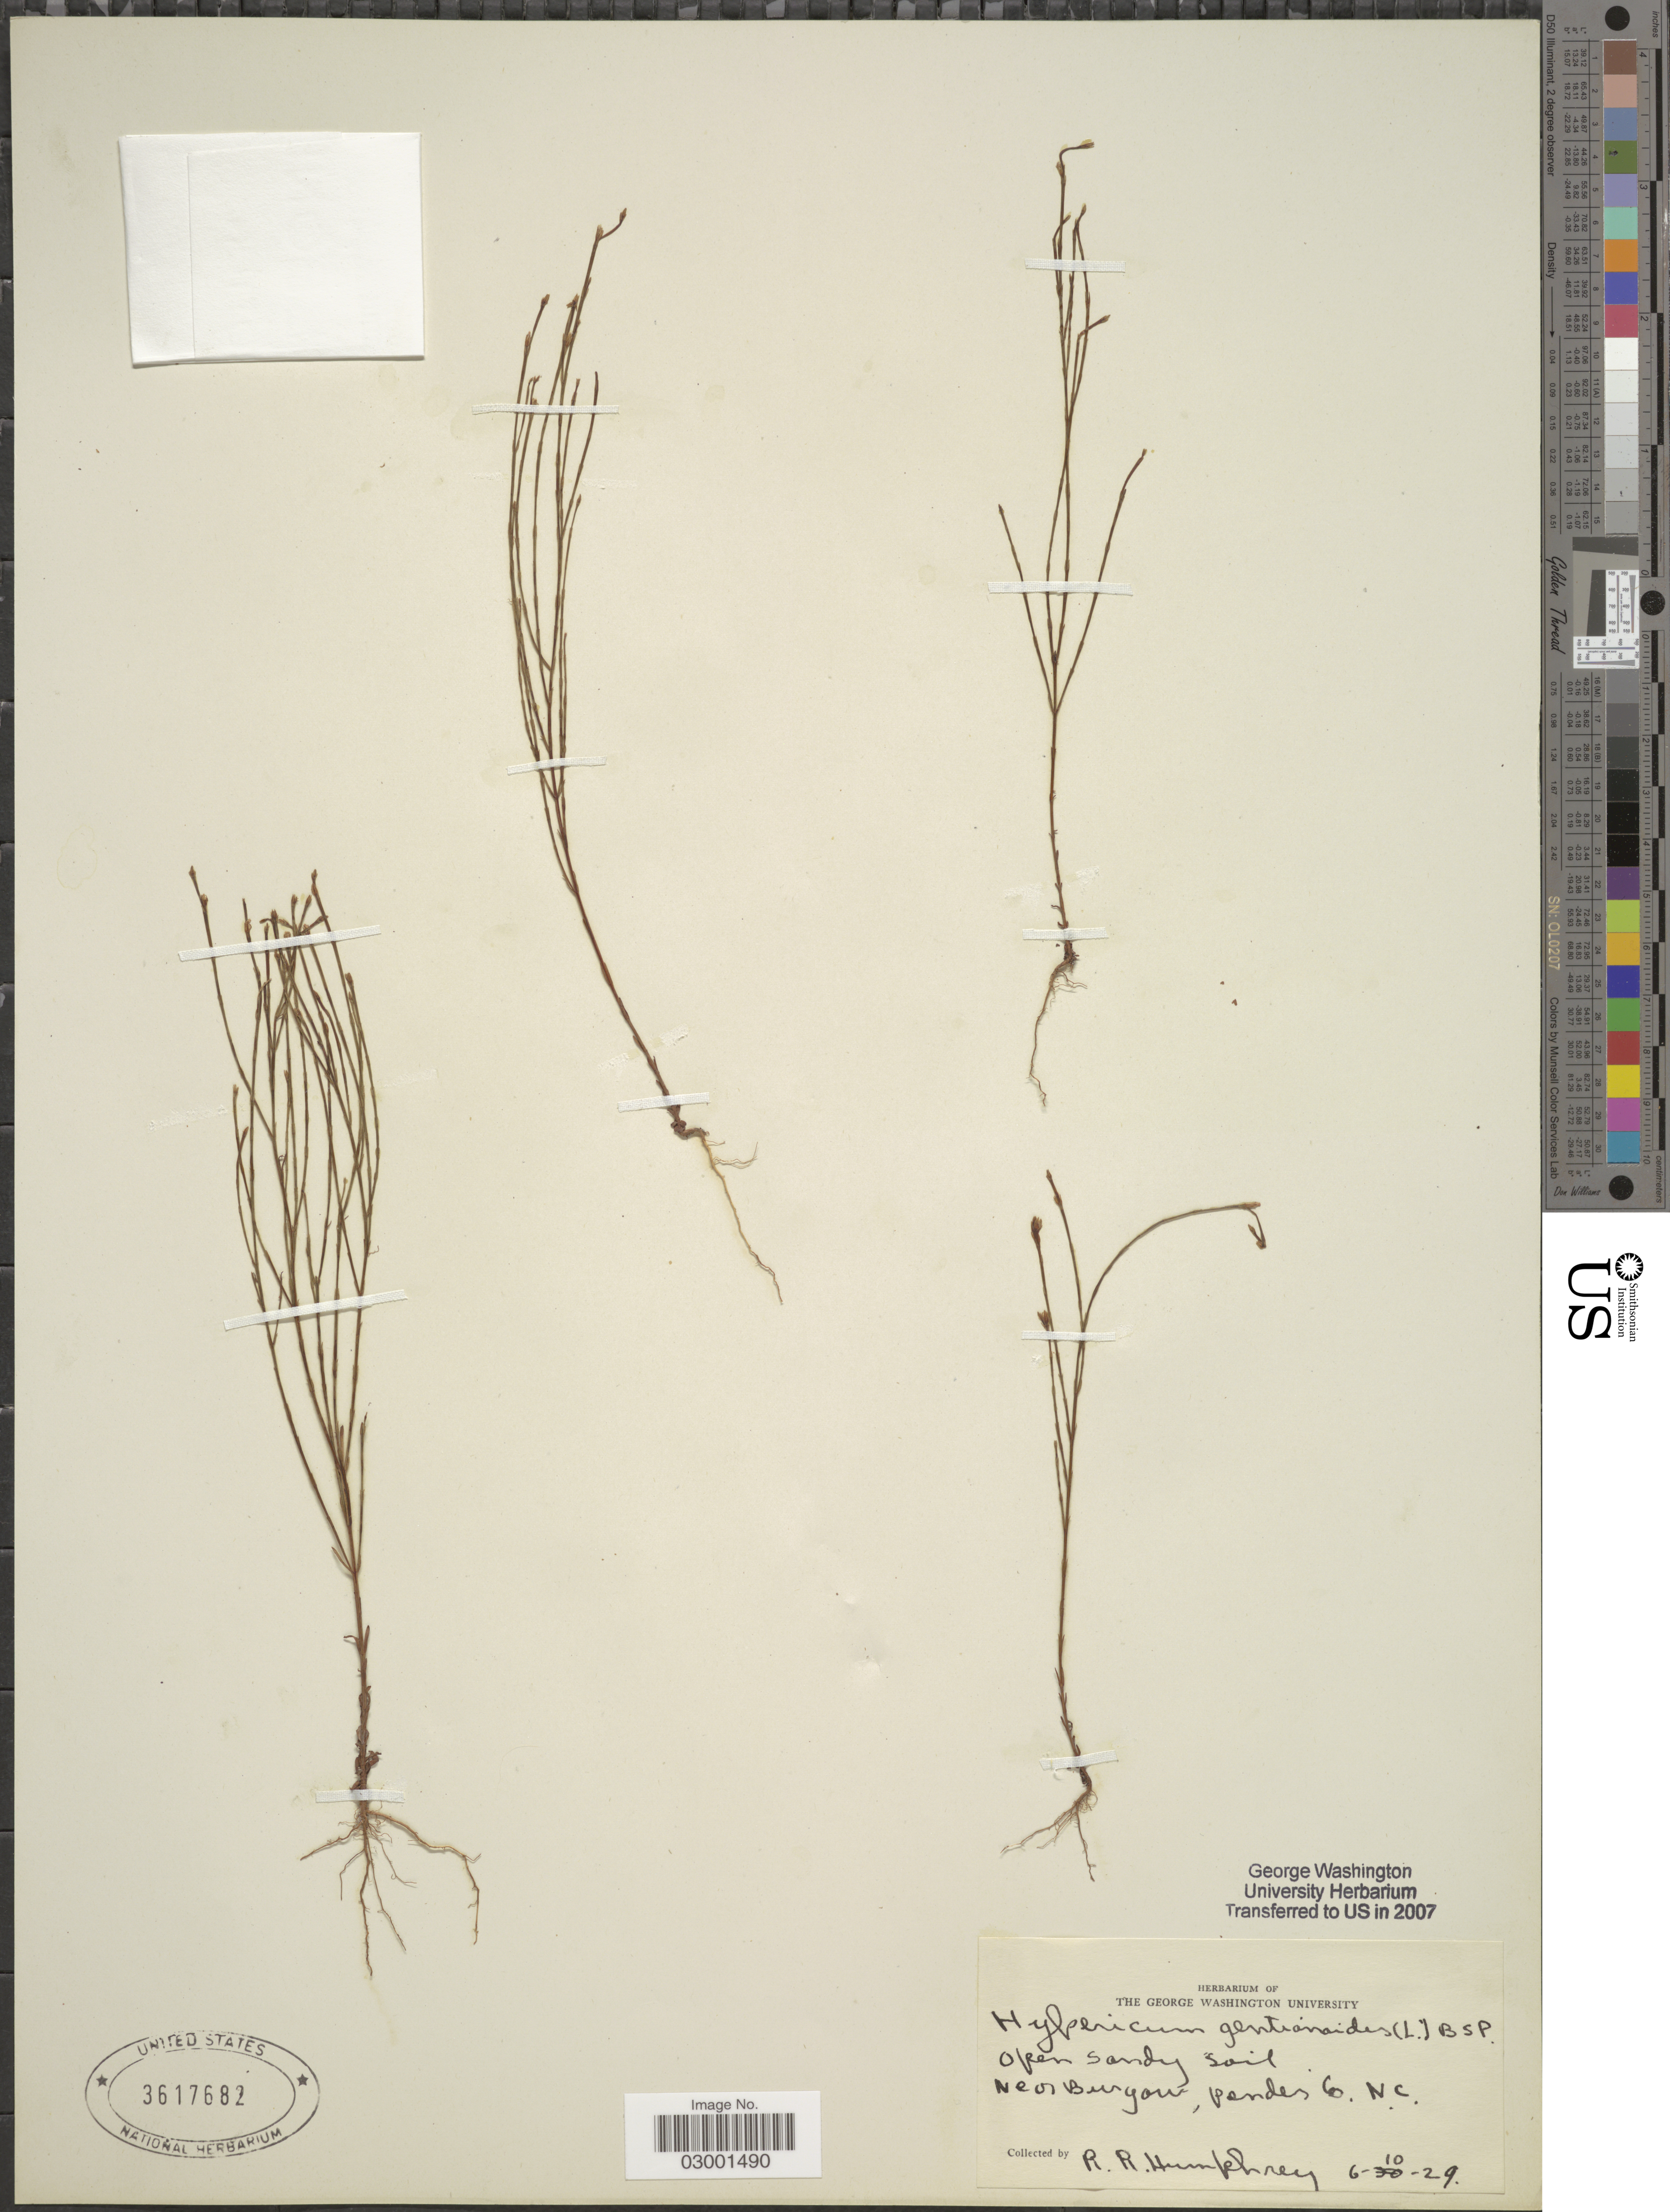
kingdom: Plantae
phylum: Tracheophyta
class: Magnoliopsida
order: Malpighiales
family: Hypericaceae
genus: Hypericum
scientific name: Hypericum gentianoides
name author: (L.) Britton, Stearns & Poggenb.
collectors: R. Humphrey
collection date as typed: Transcribed d/m/y: 10/6/29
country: United States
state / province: North Carolina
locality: Near Burgaw, Pender Co.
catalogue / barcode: US 3617682